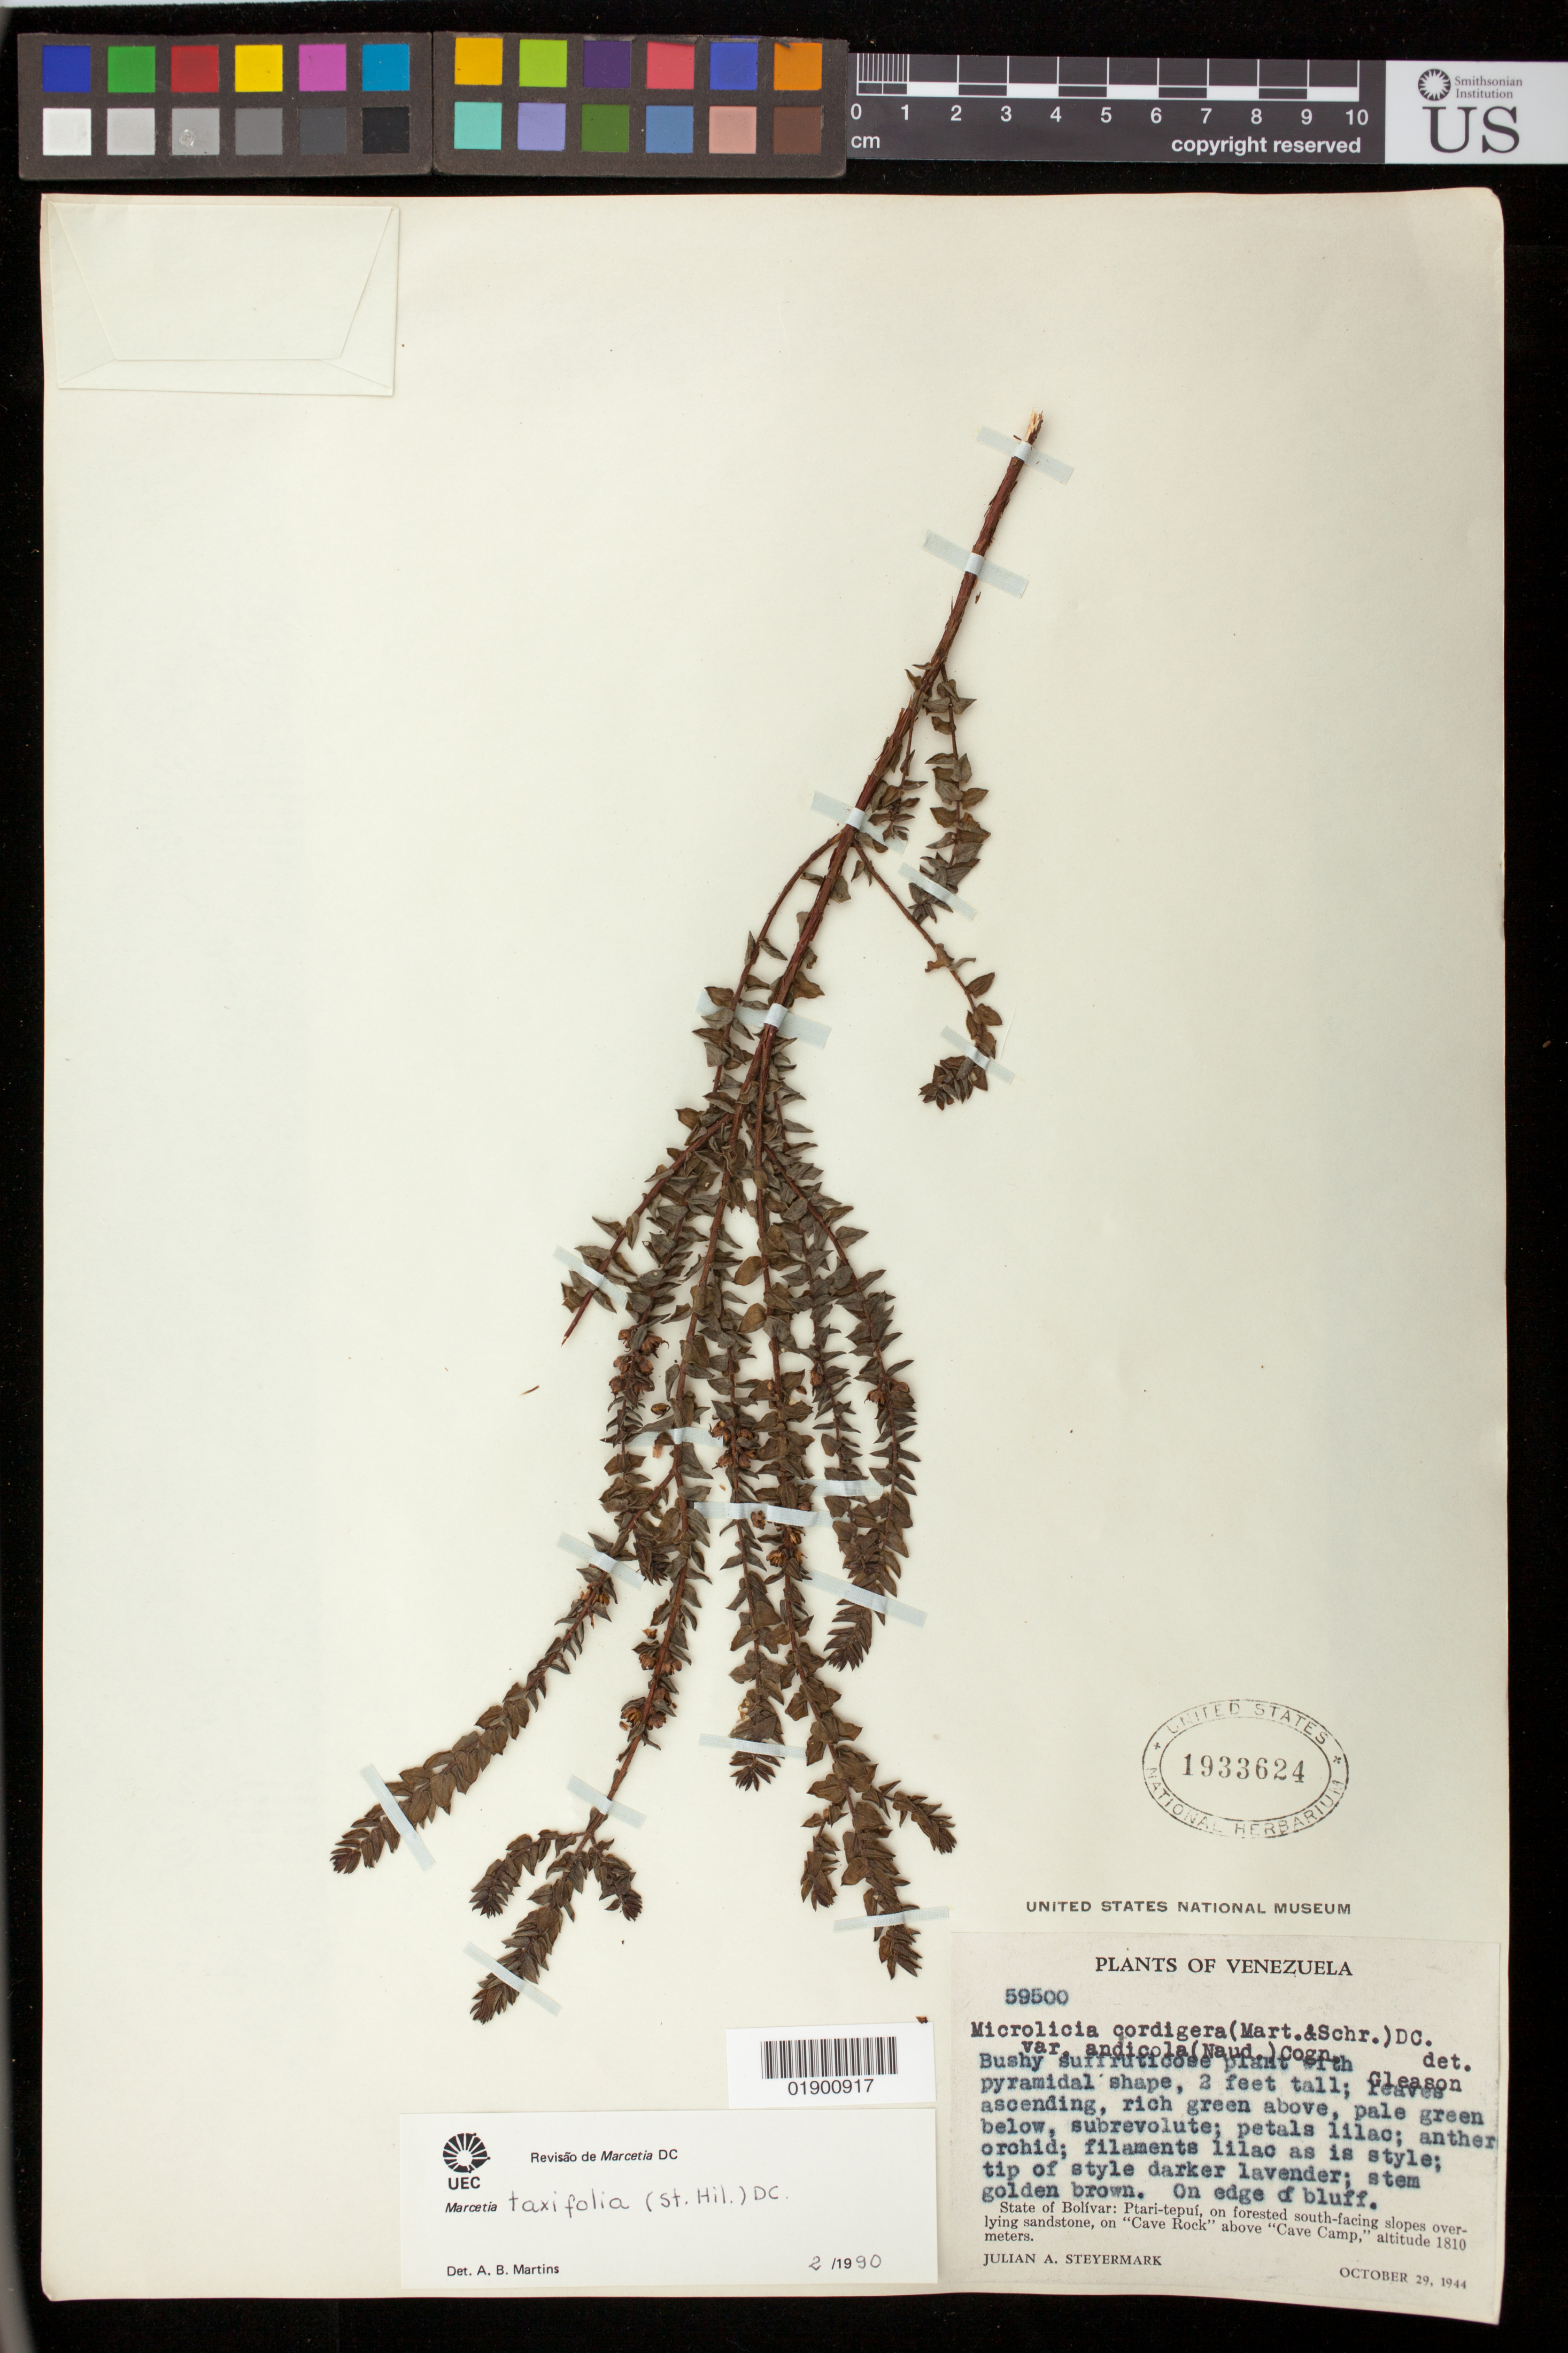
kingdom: Plantae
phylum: Tracheophyta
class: Magnoliopsida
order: Myrtales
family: Melastomataceae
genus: Marcetia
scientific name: Marcetia taxifolia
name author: (A. St.-Hil.) DC.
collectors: J. Steyermark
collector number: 59500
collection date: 1944-10-29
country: Venezuela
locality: State of Bolívar: Ptari-tepuí, on forested south-facing slopes overlying sandstone, on "Cave Rock" above "Cave Camp"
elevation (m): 1810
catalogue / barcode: US 1933624